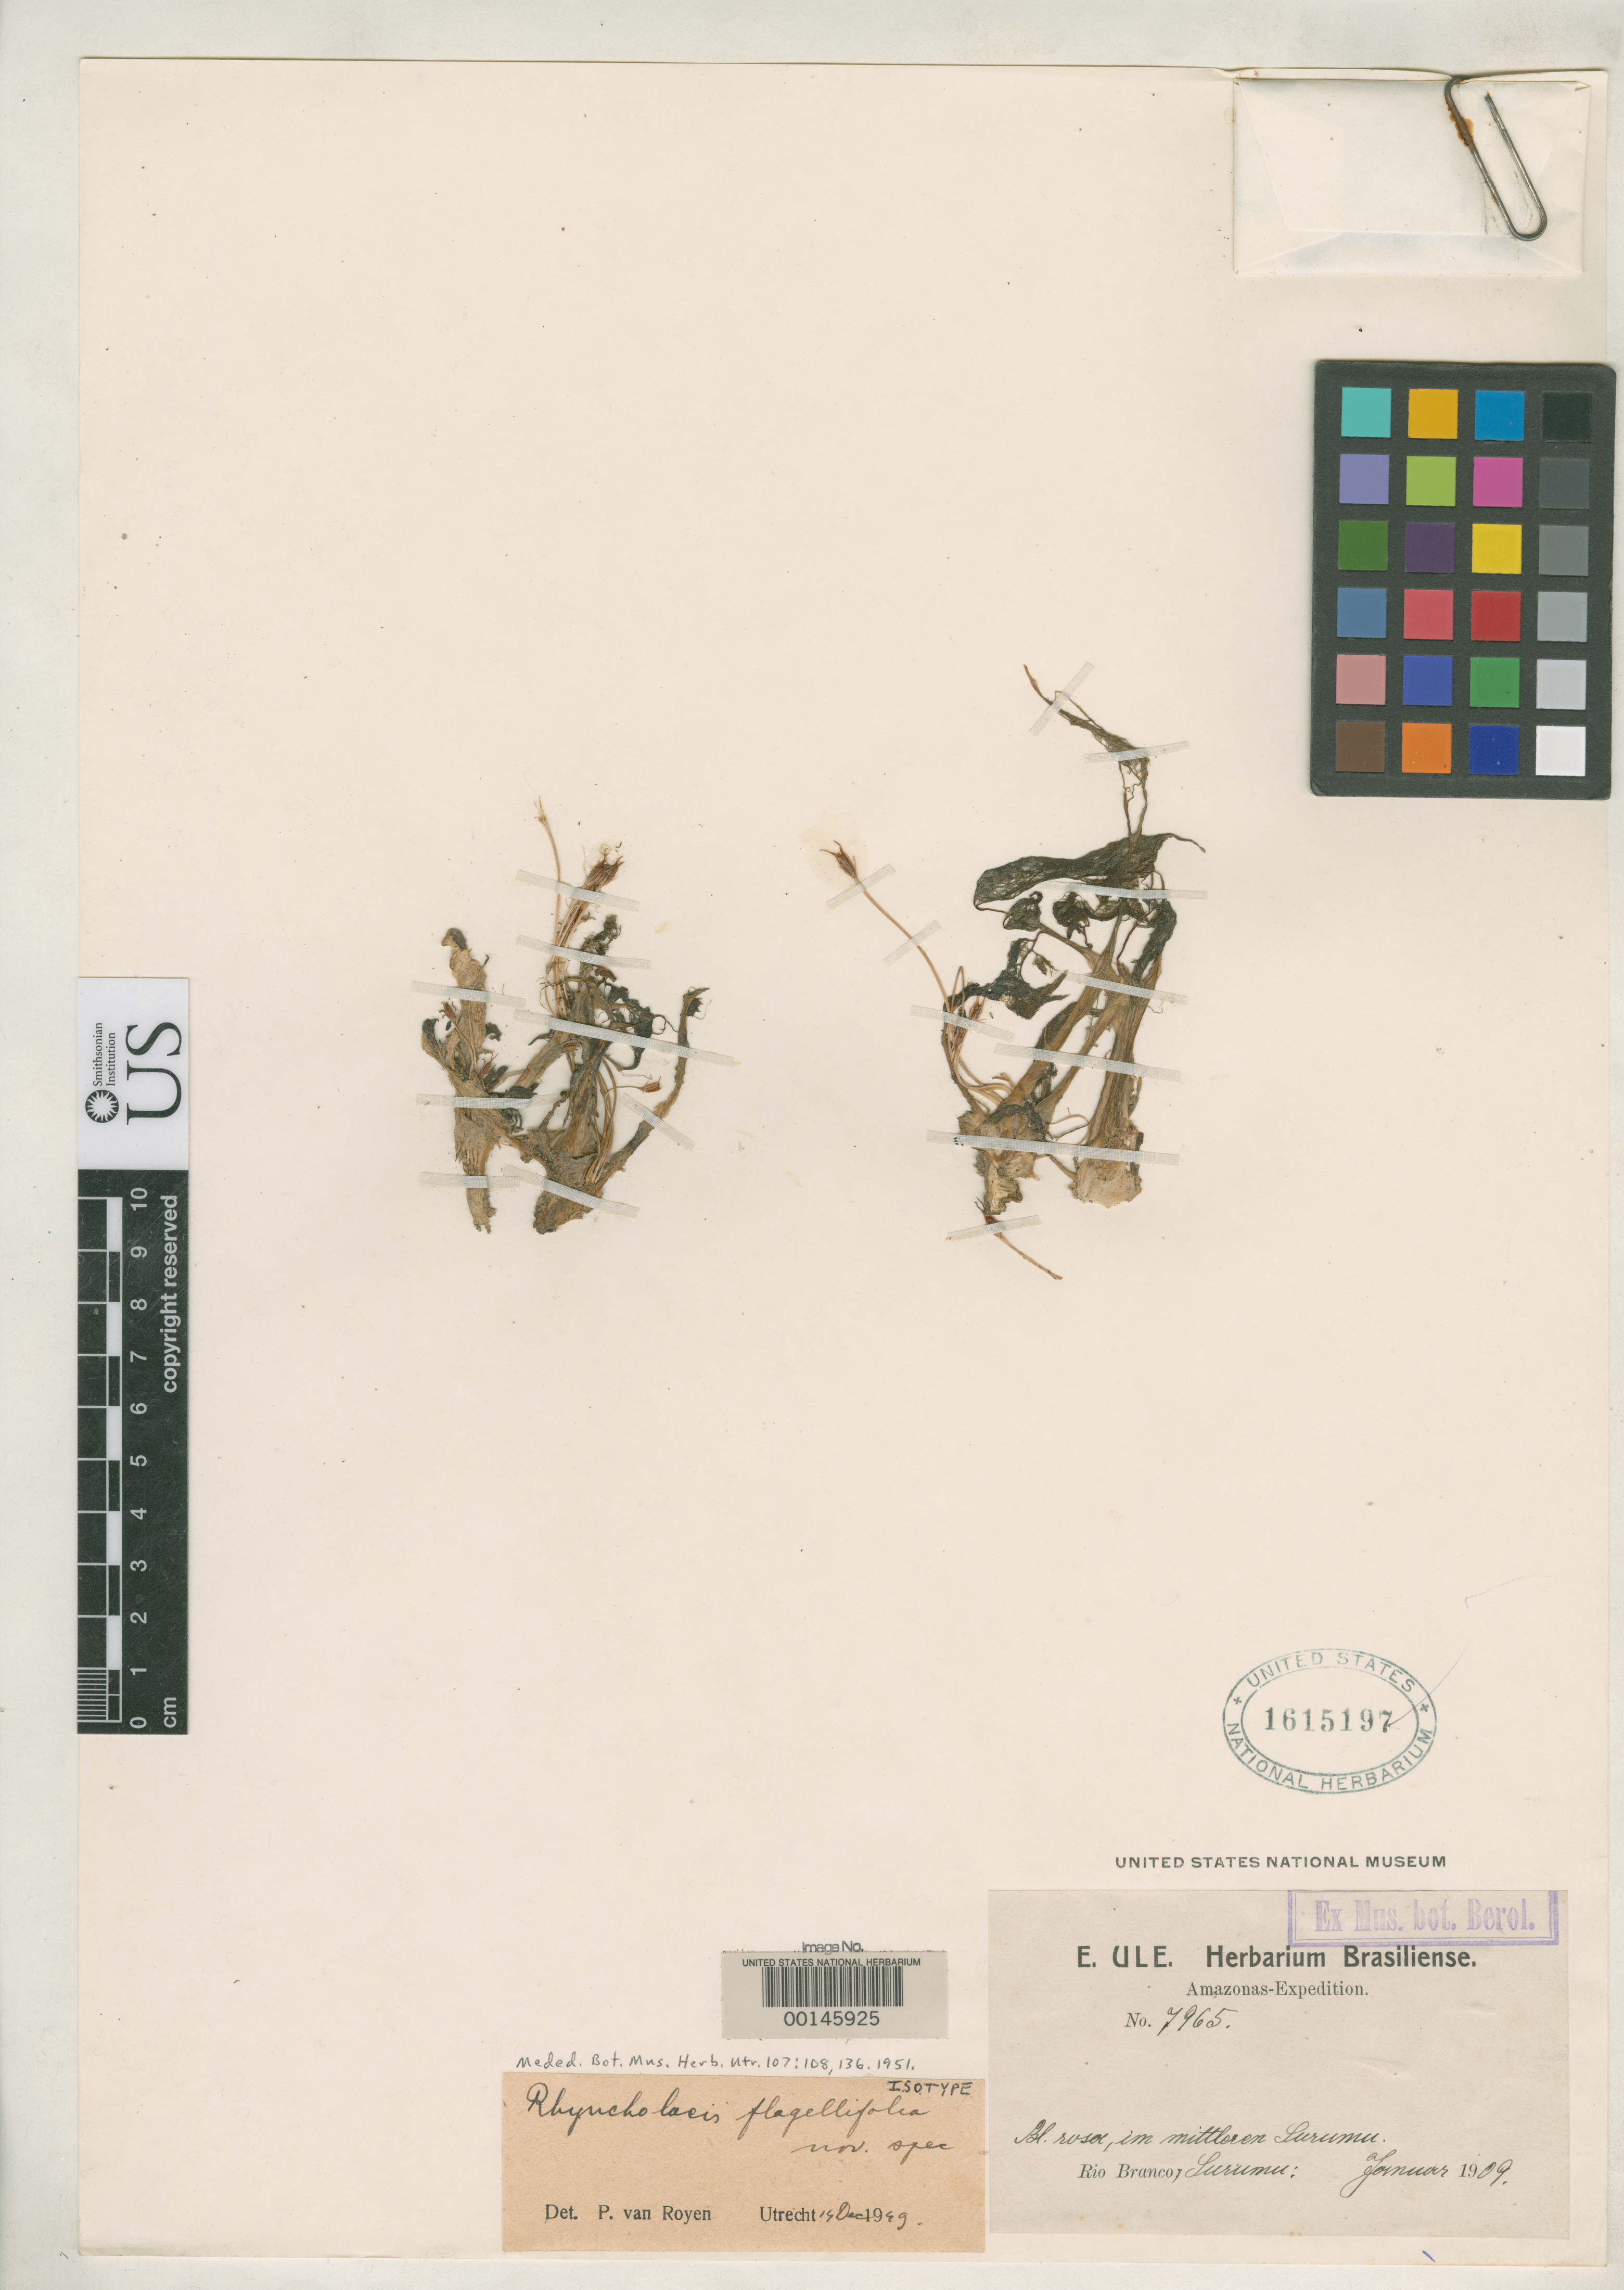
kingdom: Plantae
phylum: Tracheophyta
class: Magnoliopsida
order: Malpighiales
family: Podostemaceae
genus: Rhyncholacis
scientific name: Rhyncholacis flagellifolia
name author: P. Royen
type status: Isotype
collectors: E. H. Ule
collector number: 7965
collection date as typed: Jan 1909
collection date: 1909-01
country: Brazil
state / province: Amazonas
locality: Rio Branco, Surumu.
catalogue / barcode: US 1615197